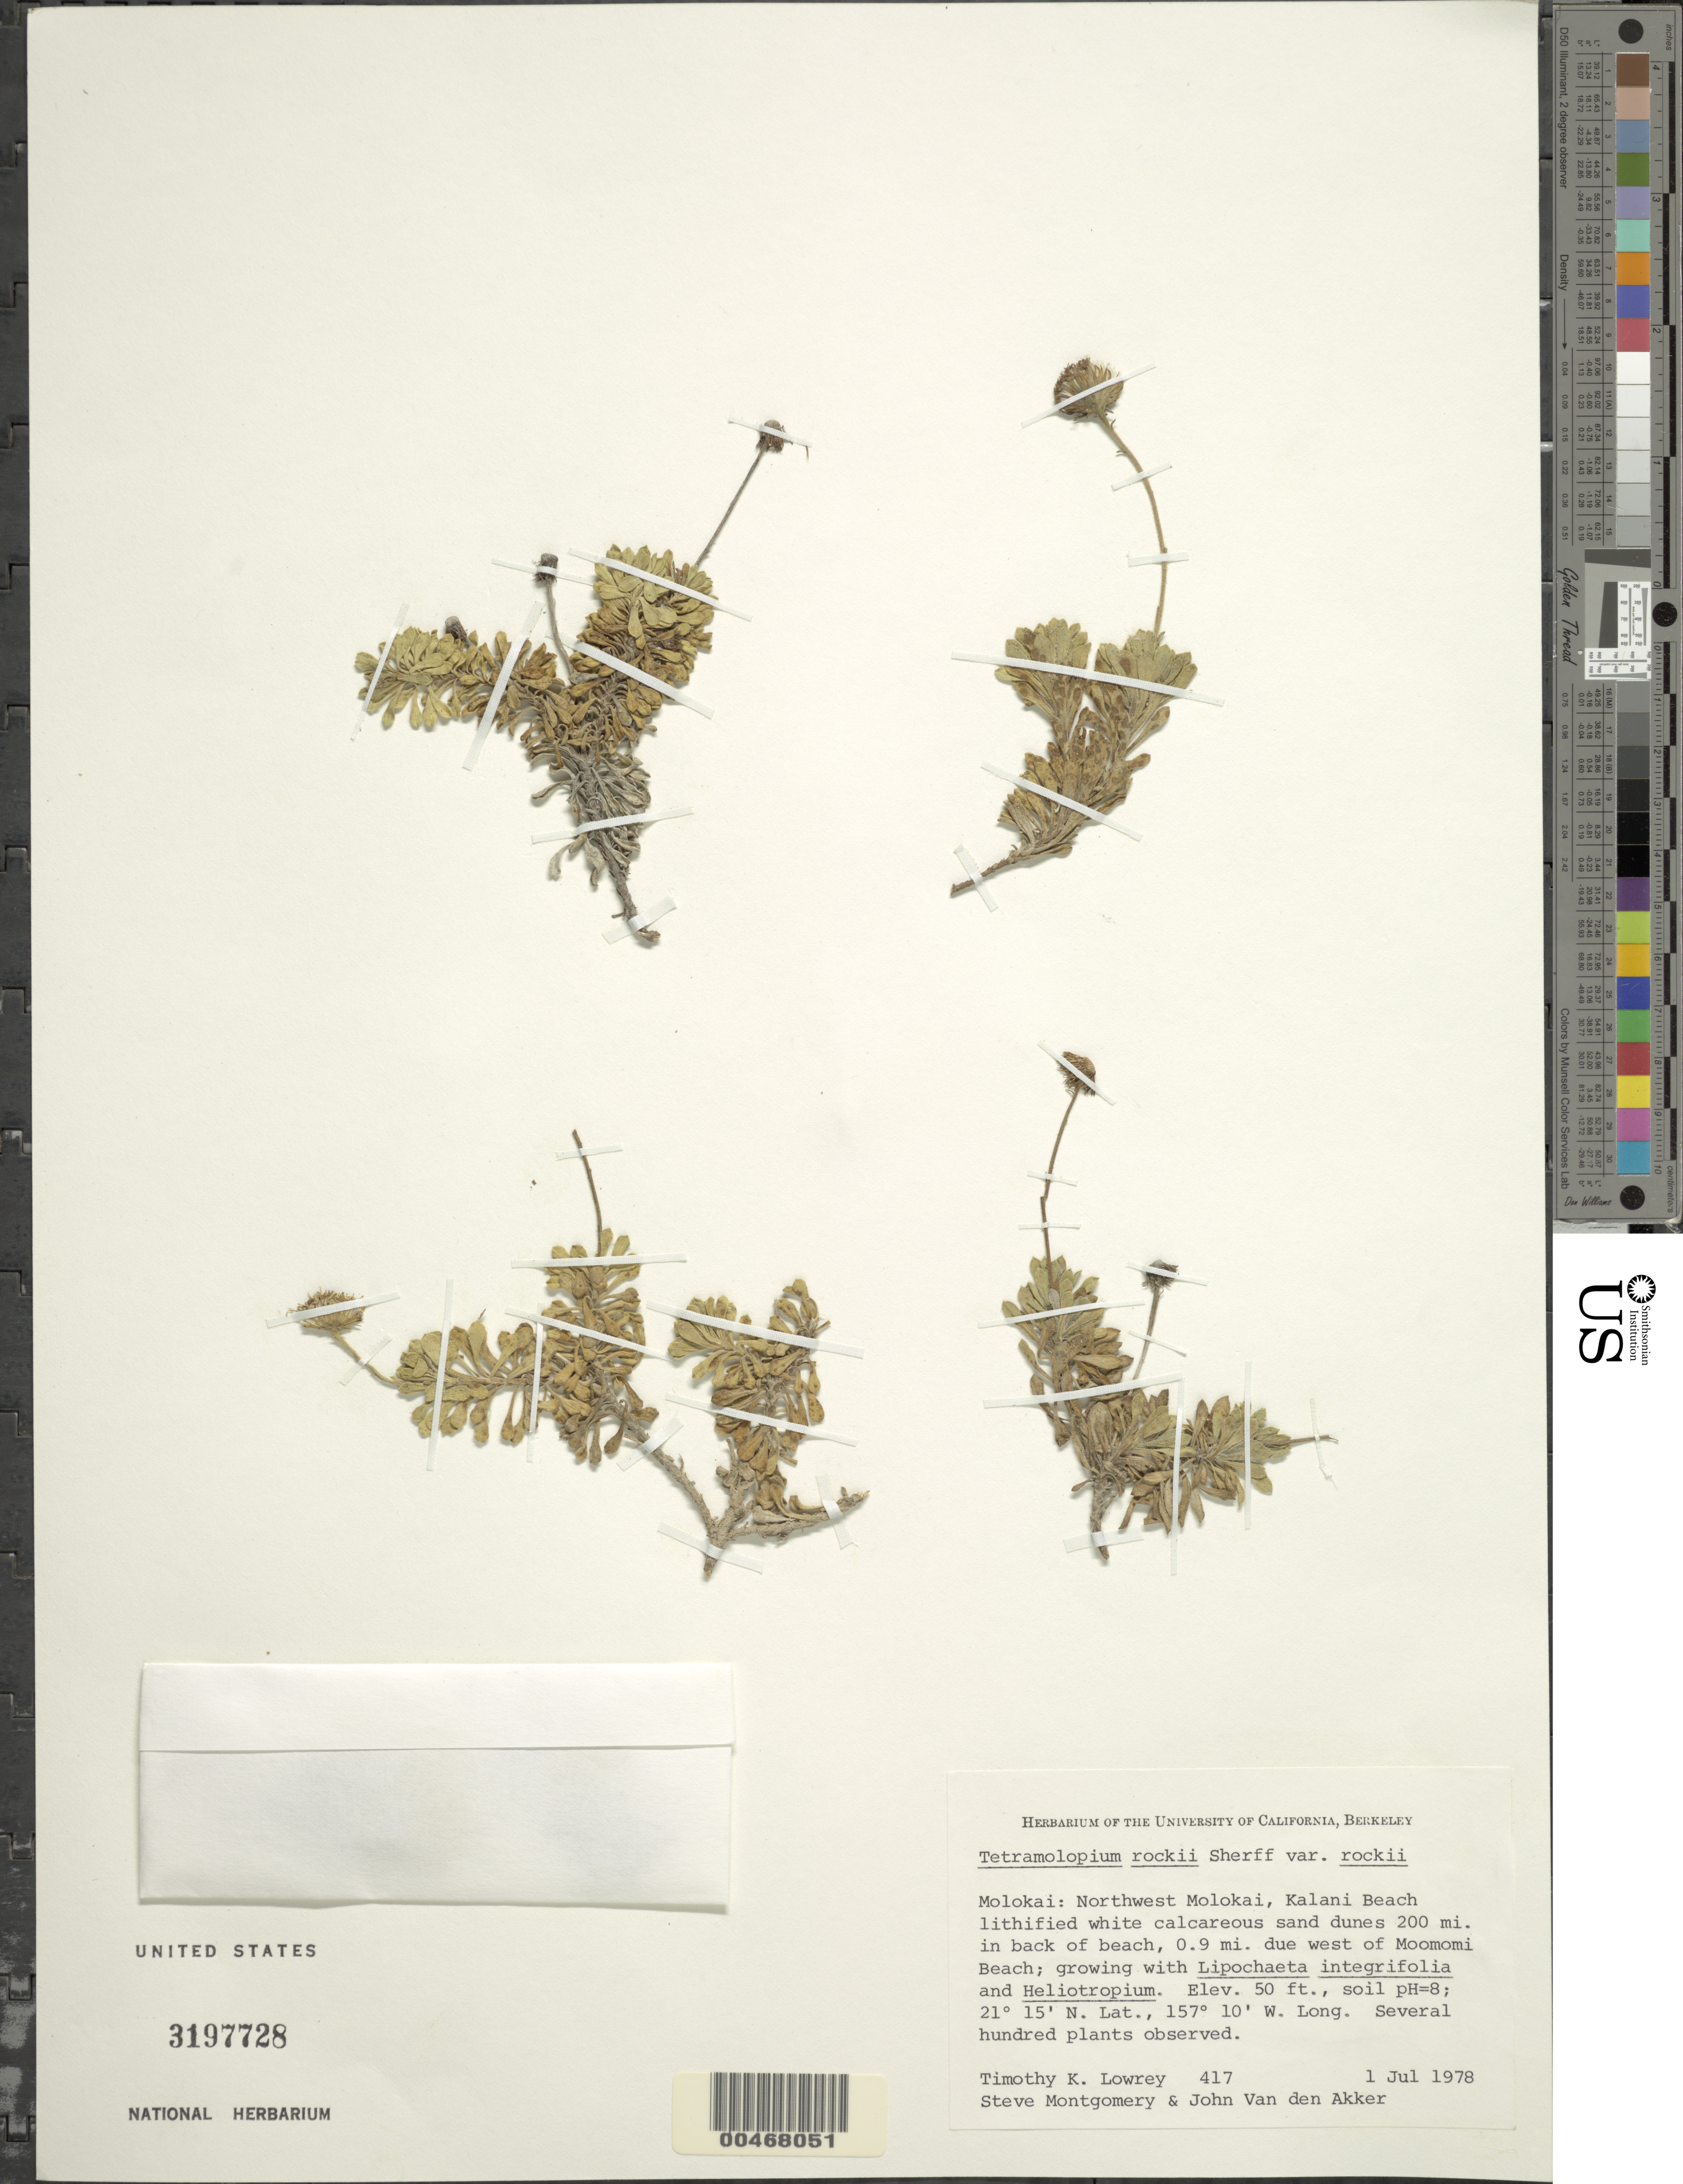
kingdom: Plantae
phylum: Tracheophyta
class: Magnoliopsida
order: Asterales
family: Asteraceae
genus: Tetramolopium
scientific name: Tetramolopium rockii var. rockii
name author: Sherff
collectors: T. K. Lowrey, S. Montgomery & J. Van Den Akker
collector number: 417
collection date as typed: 1 Jul 1978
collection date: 1978-07-01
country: United States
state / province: Hawaii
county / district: Maui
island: Moloka'i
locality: NW Molokai, Kalani Beach, sand dunes 200 miles in back of beach,0.9 mi W of Moomomi Beach.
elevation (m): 15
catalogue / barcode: US 3197728